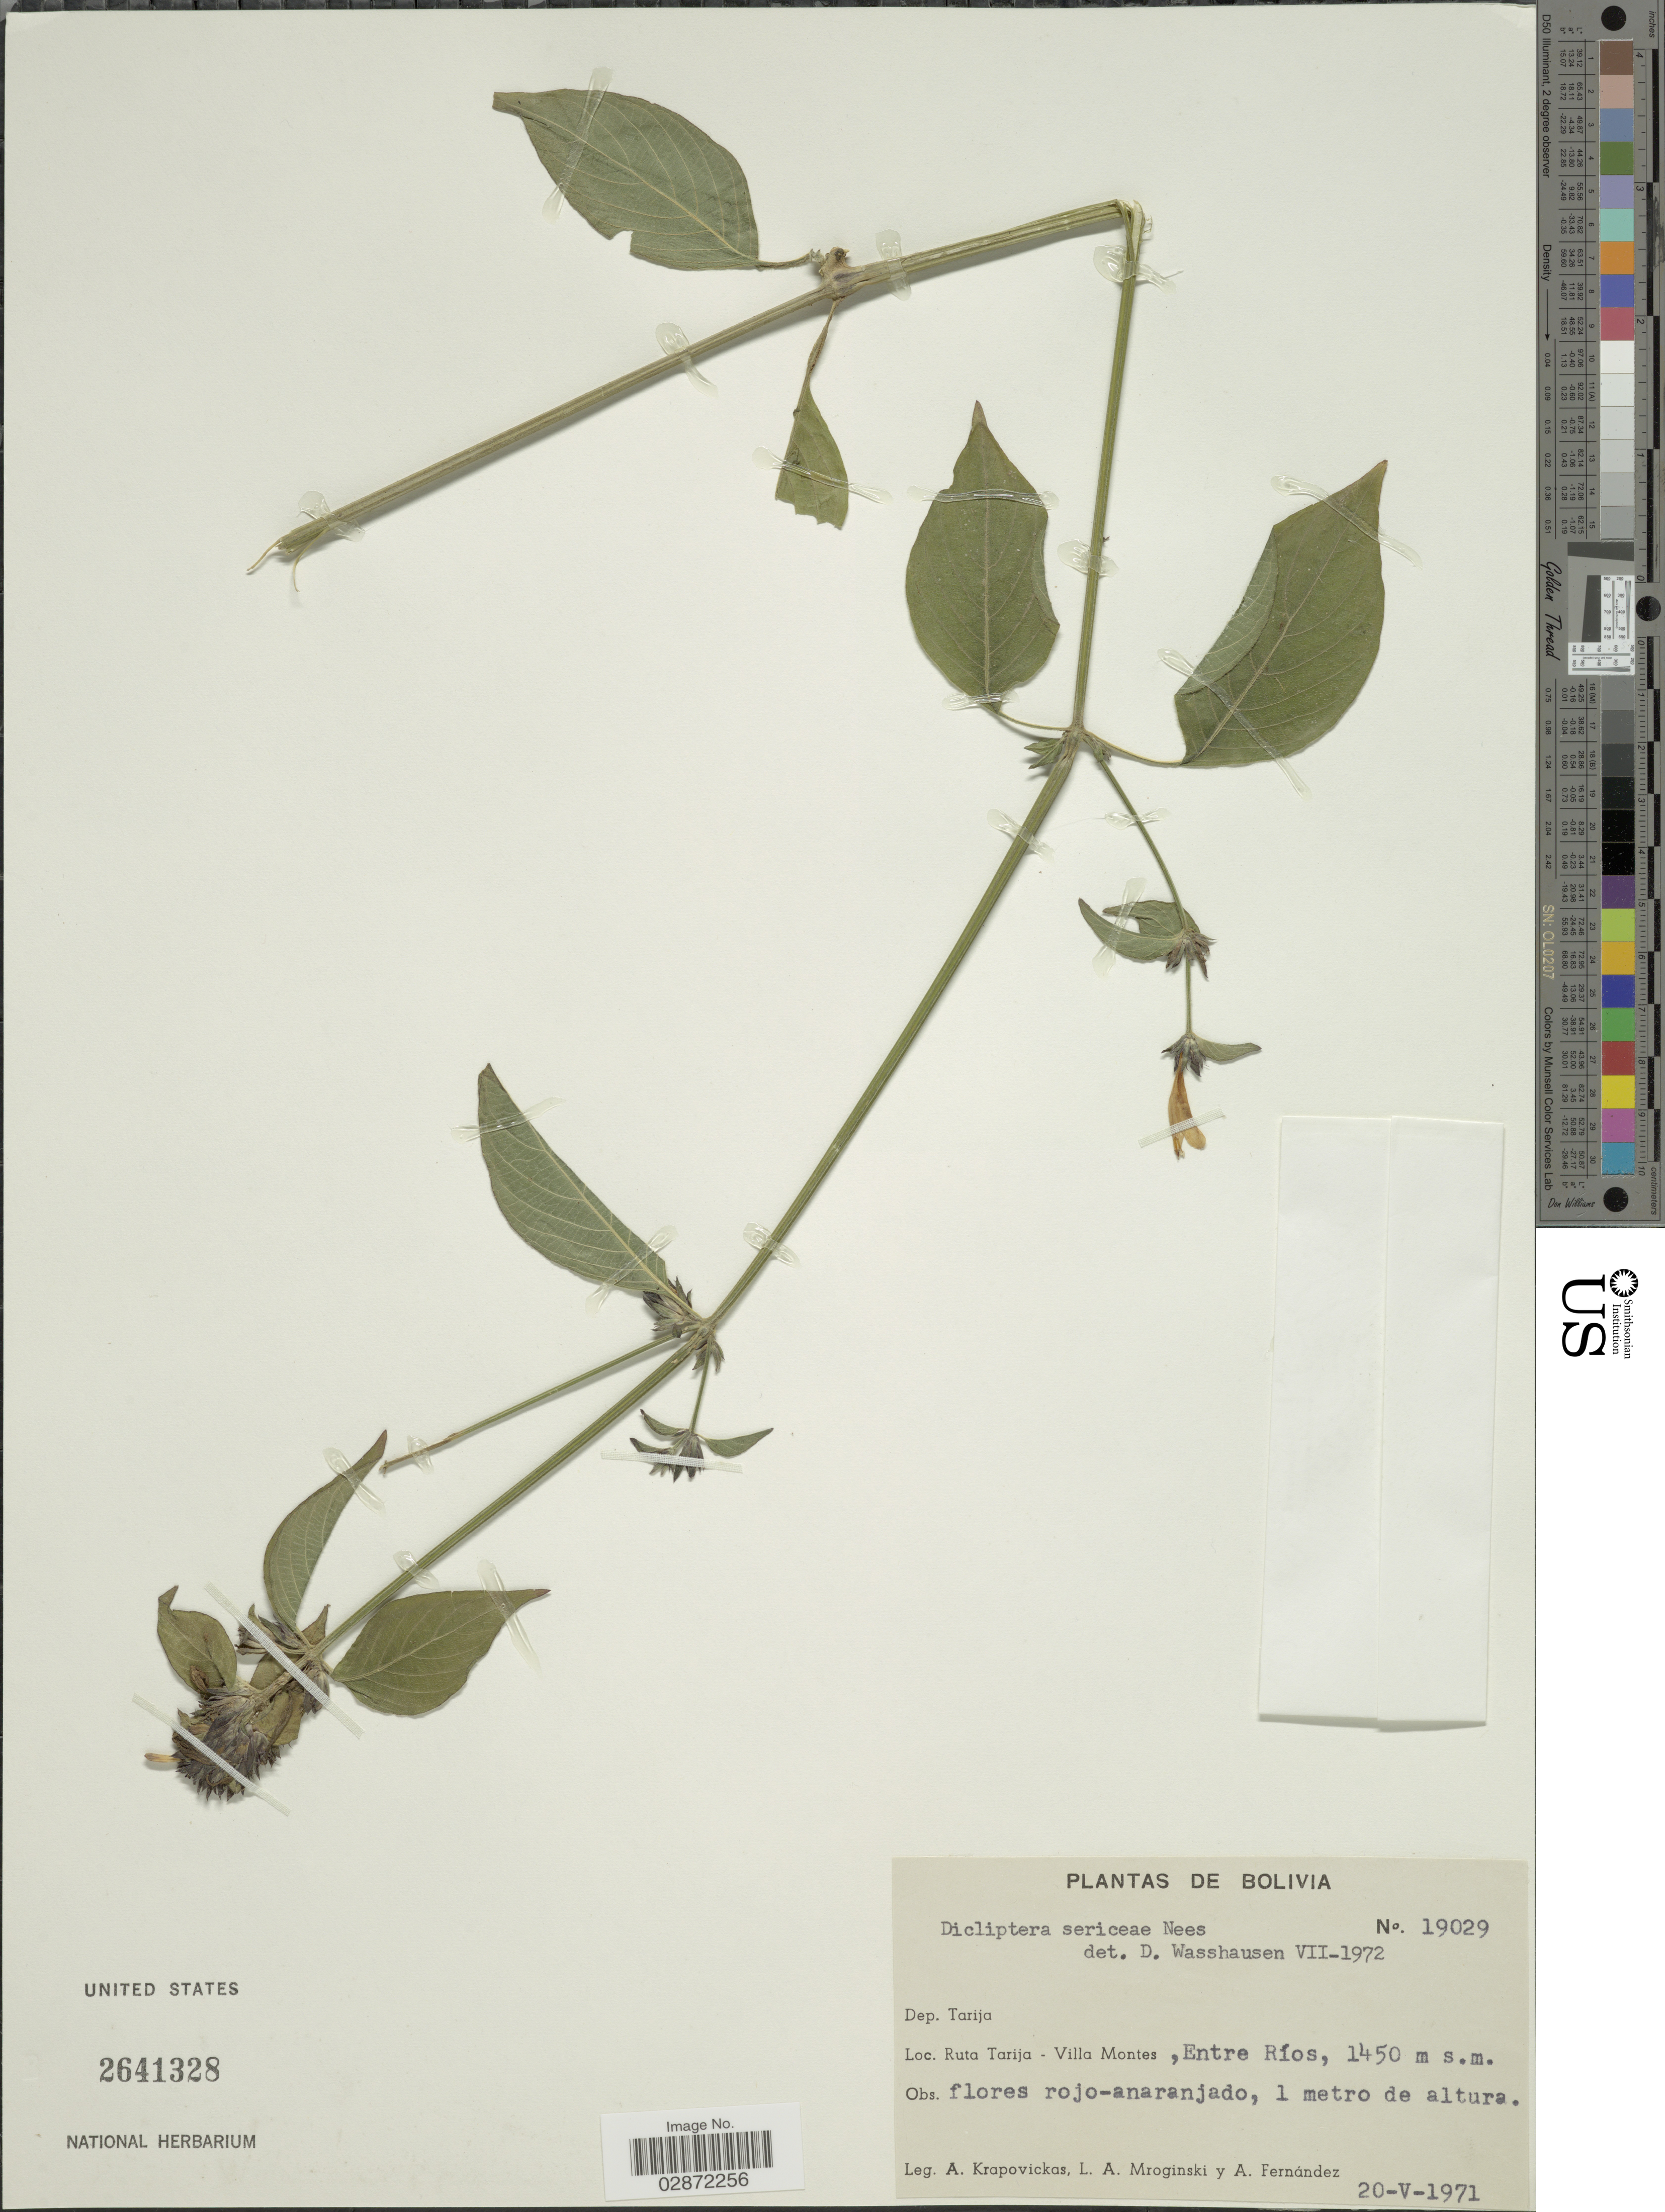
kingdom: Plantae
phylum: Tracheophyta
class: Magnoliopsida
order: Lamiales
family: Acanthaceae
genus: Dicliptera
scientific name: Dicliptera squarrosa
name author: Nees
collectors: A. Krapovickas, L. Mroginski & A. Fernández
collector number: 19029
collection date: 1971-05-20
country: Bolivia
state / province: Tarija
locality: Dep. Tarija. Ruta Tarija - Villa Montes, Entre Ríos.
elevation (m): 1450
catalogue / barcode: US 2641328